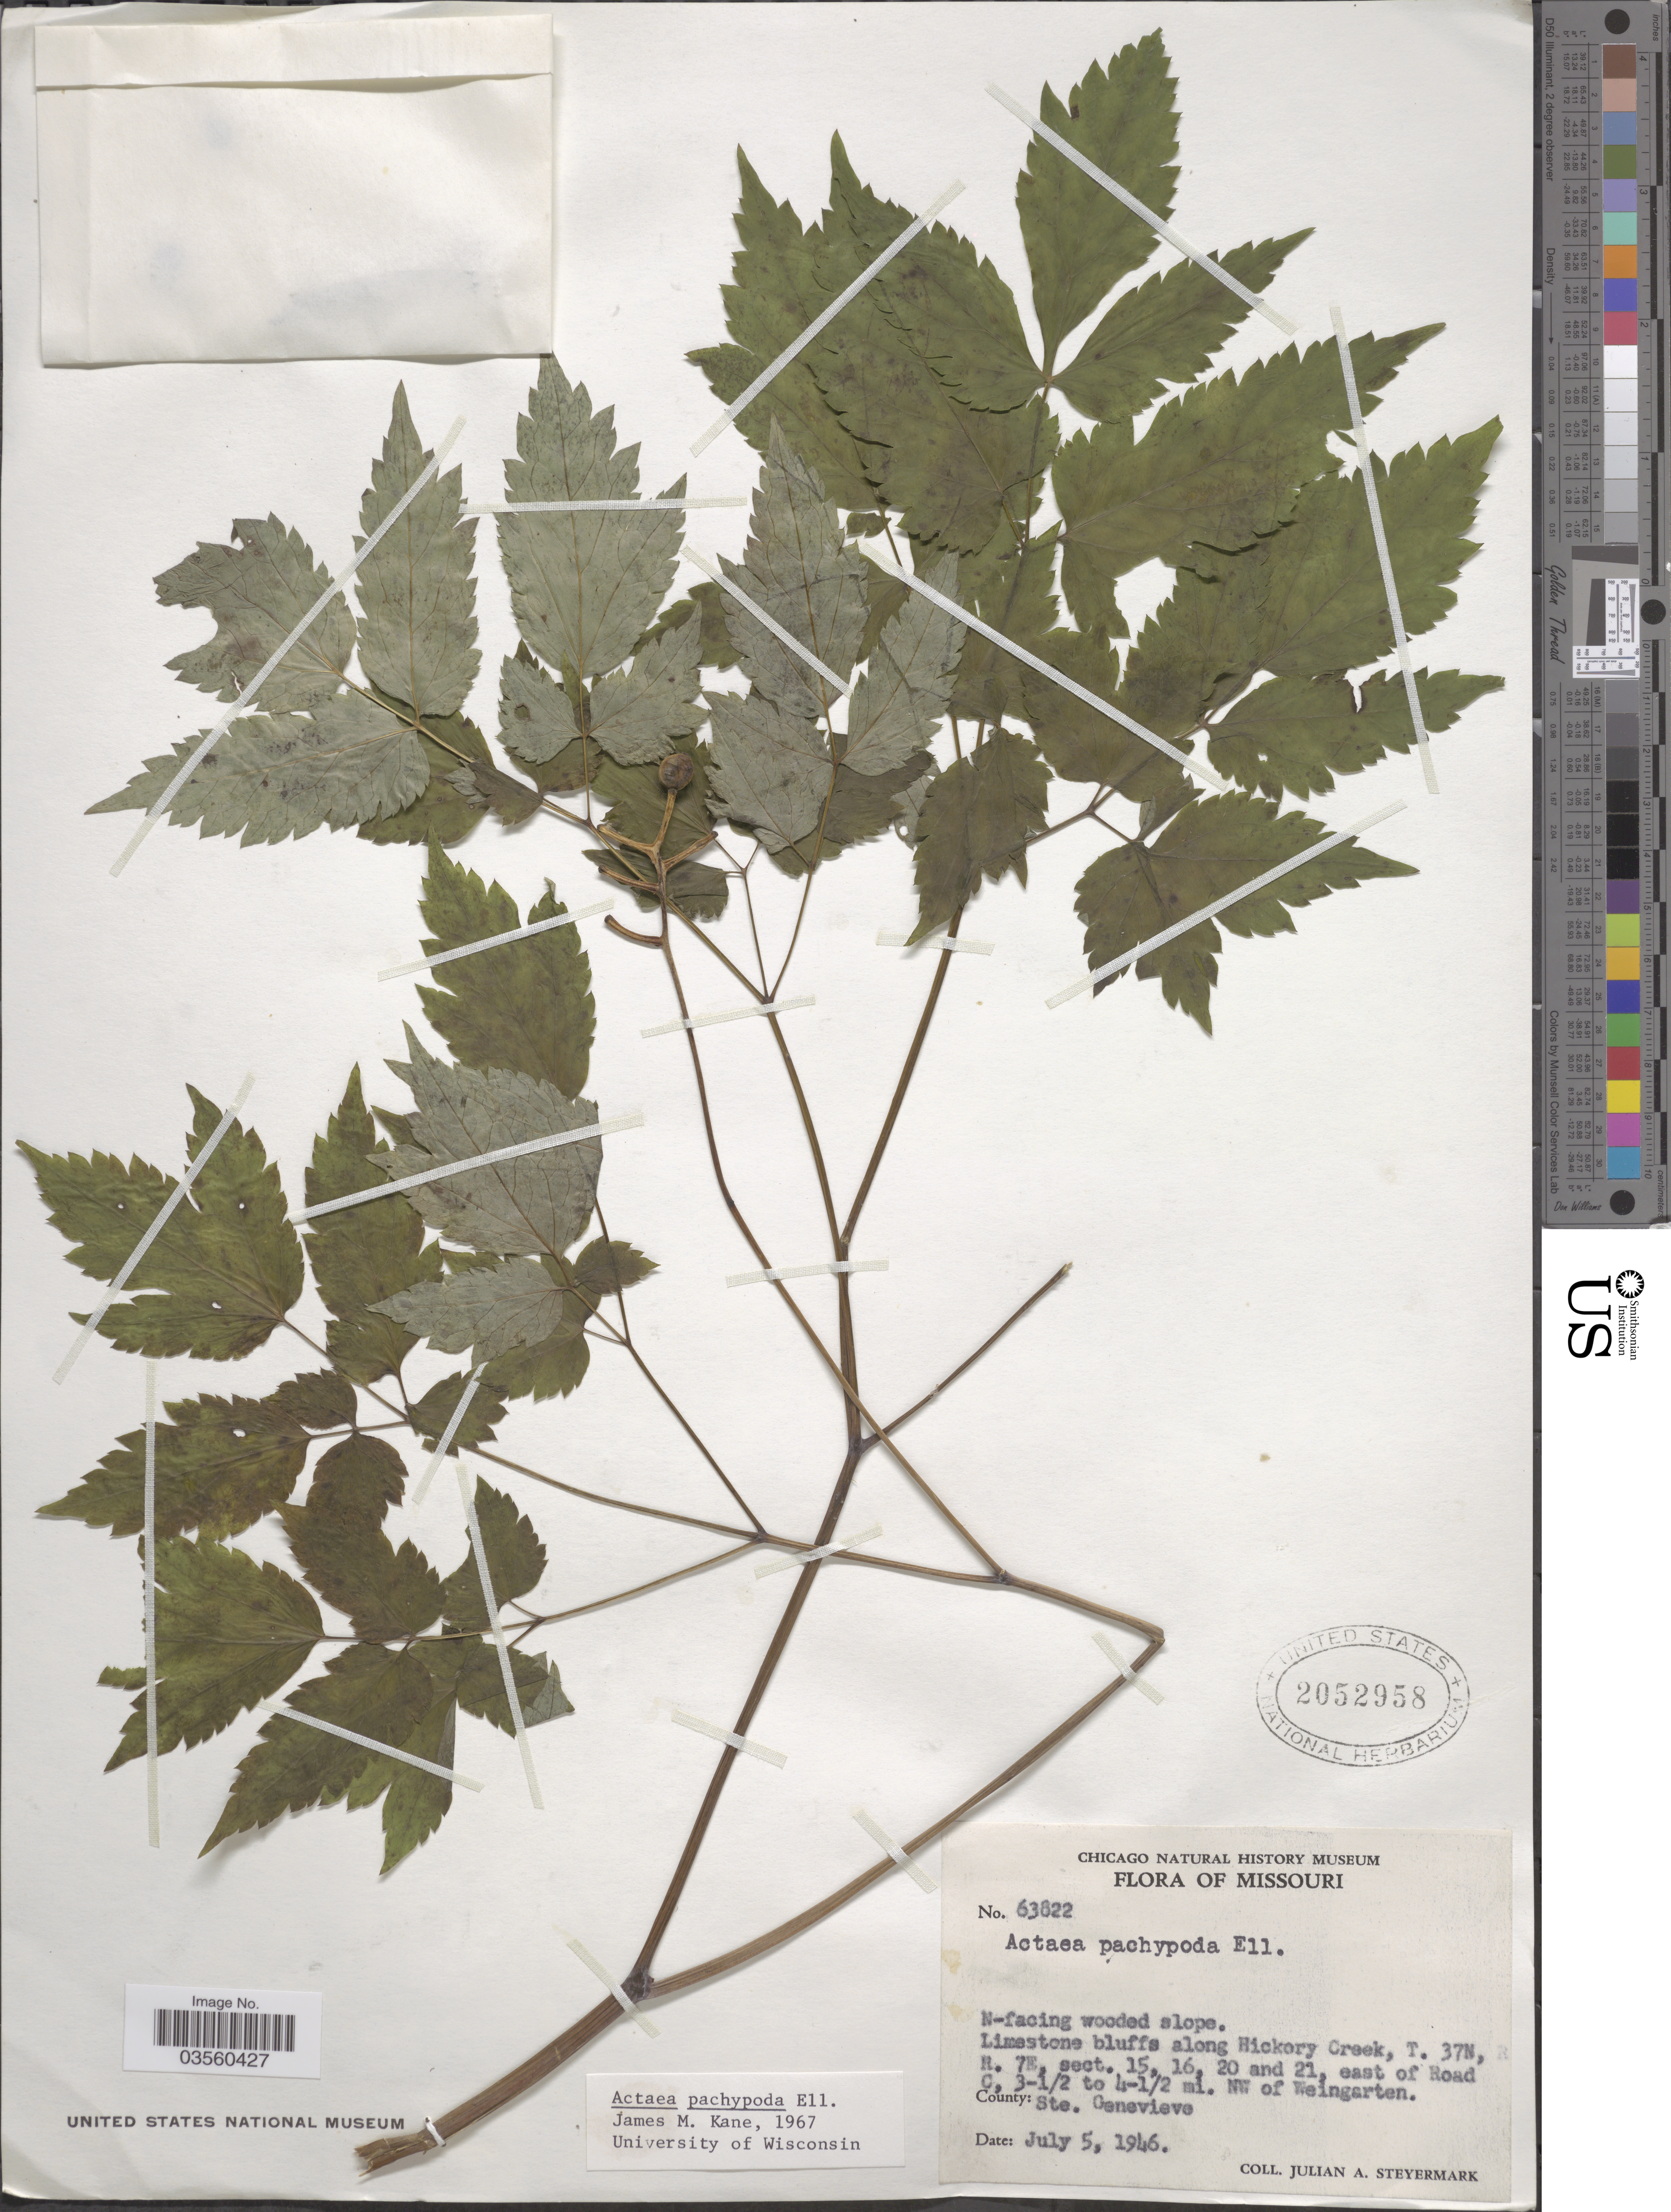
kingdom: Plantae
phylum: Tracheophyta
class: Magnoliopsida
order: Ranunculales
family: Ranunculaceae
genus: Actaea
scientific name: Actaea pachypoda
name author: Elliott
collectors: J. Steyermark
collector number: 63822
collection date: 1946-07-05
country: United States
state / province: Missouri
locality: N-facing wooded slope. Along Hickory Creek, T. 37N, R. 7E, sect. 15, 16, 20 and 21, east of Road C, 3-1/2 to 4-1/2 mi. NW of Weingarten. County: Ste. Genevieve.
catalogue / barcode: US 2052958